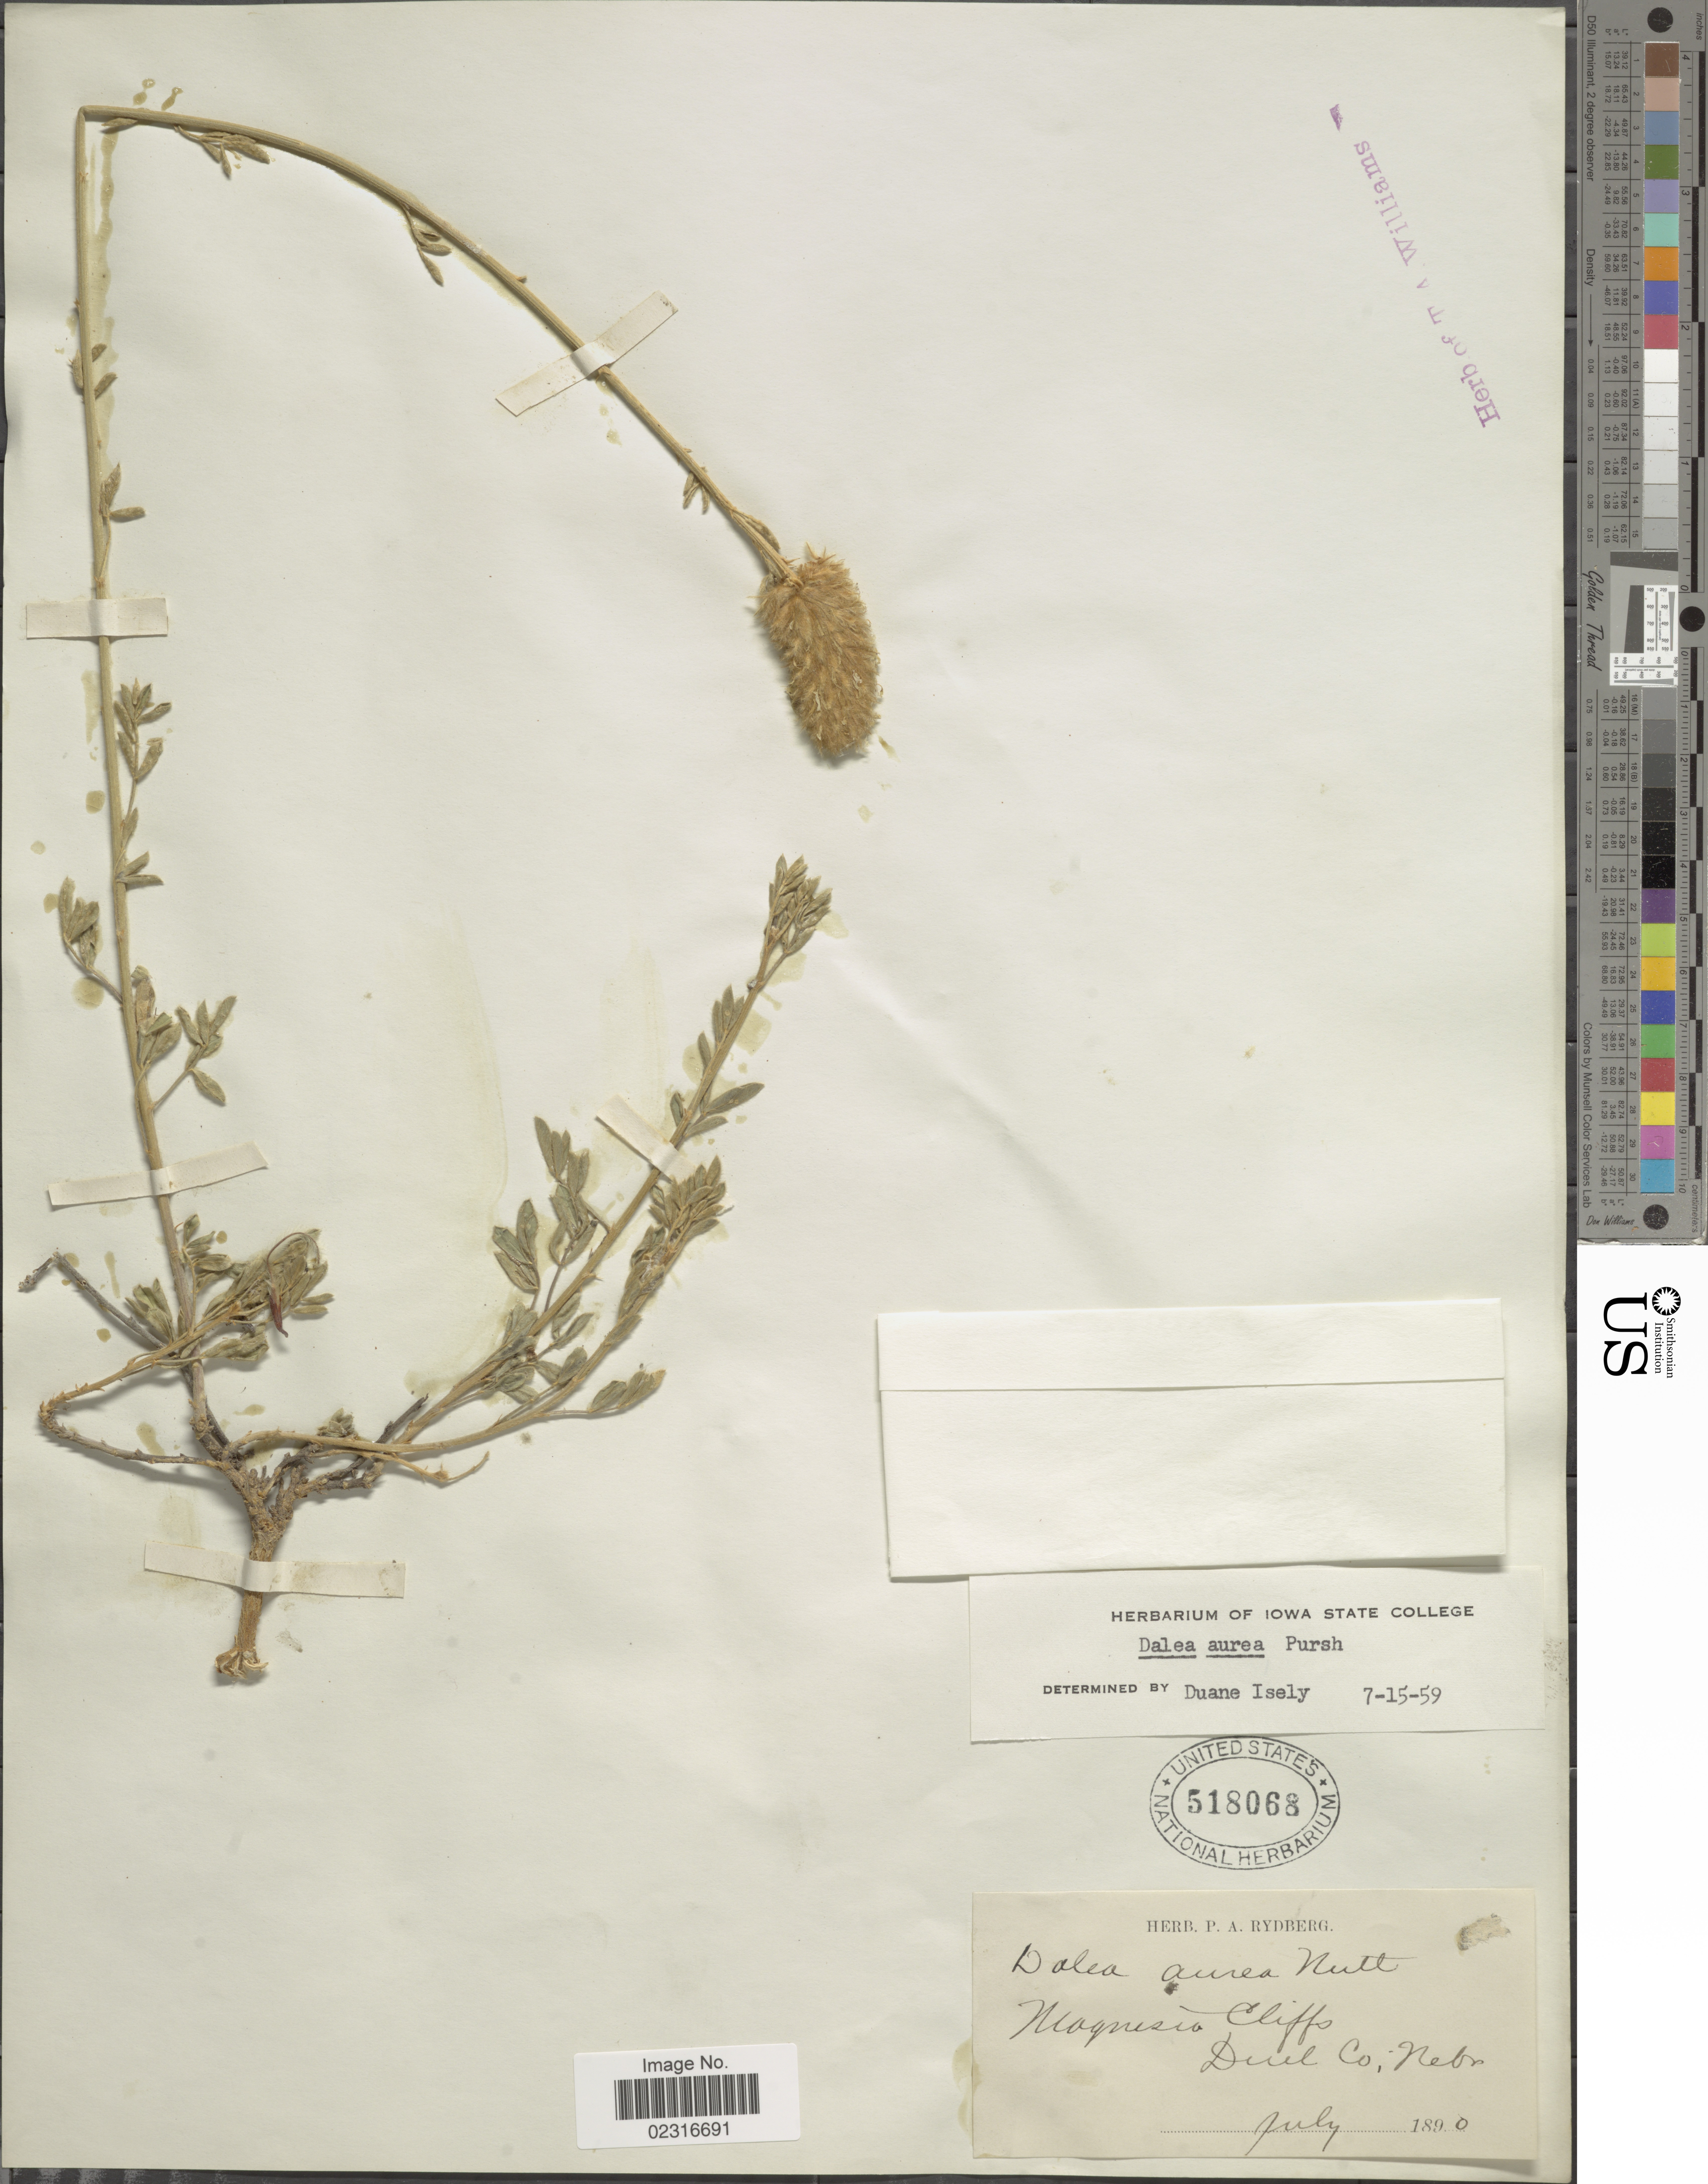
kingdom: Plantae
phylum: Tracheophyta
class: Magnoliopsida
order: Fabales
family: Fabaceae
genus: Dalea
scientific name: Dalea aurea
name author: Nutt. ex Pursh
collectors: ex herb. P. A. Rydberg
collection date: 1890-07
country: United States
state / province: Nebraska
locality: Magnesia Cliffs. Duell Co., Nebr.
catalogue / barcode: US 518068